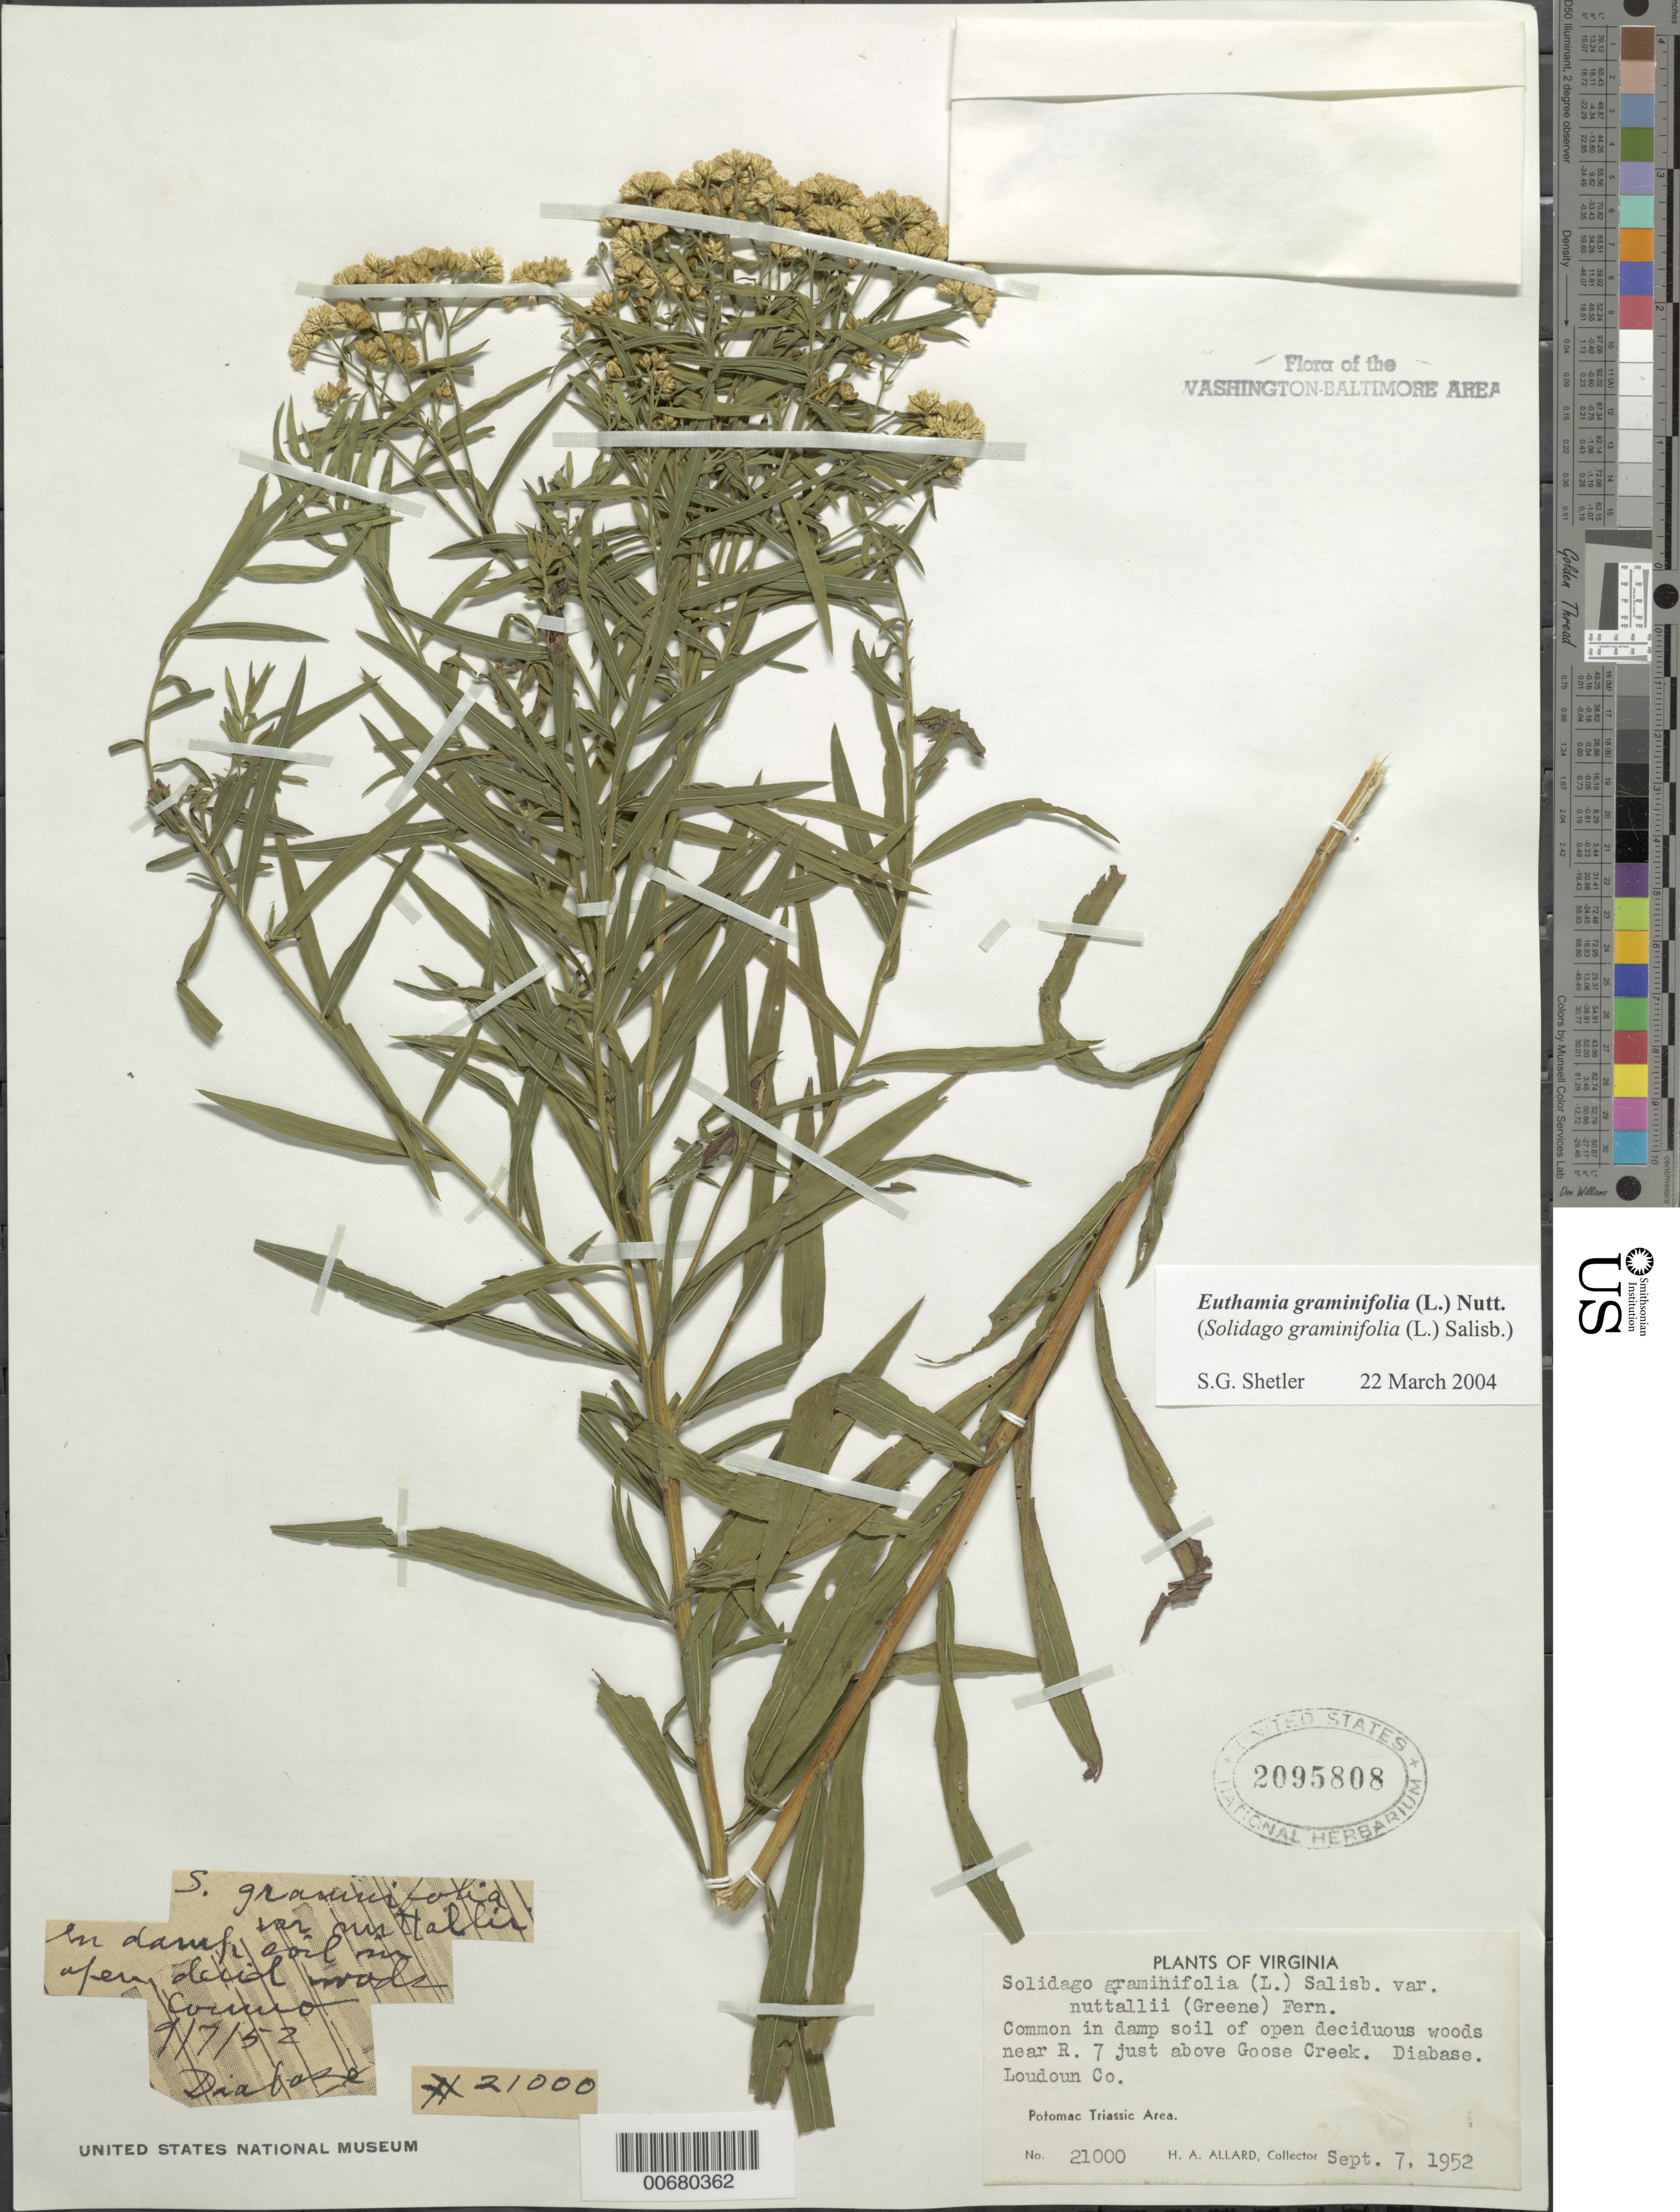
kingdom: Plantae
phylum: Tracheophyta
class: Magnoliopsida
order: Asterales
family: Asteraceae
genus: Euthamia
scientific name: Euthamia graminifolia var. nuttalii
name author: (S.W. Greene) W. Stone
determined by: Shetler, Stanwyn G., (US), NMNH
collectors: H. A. Allard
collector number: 21000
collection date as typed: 07 Sep 1952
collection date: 1952-09-07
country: United States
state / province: Virginia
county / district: Loudoun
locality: Near Route 7 above Goose Creek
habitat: Damp soil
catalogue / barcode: US 2095808